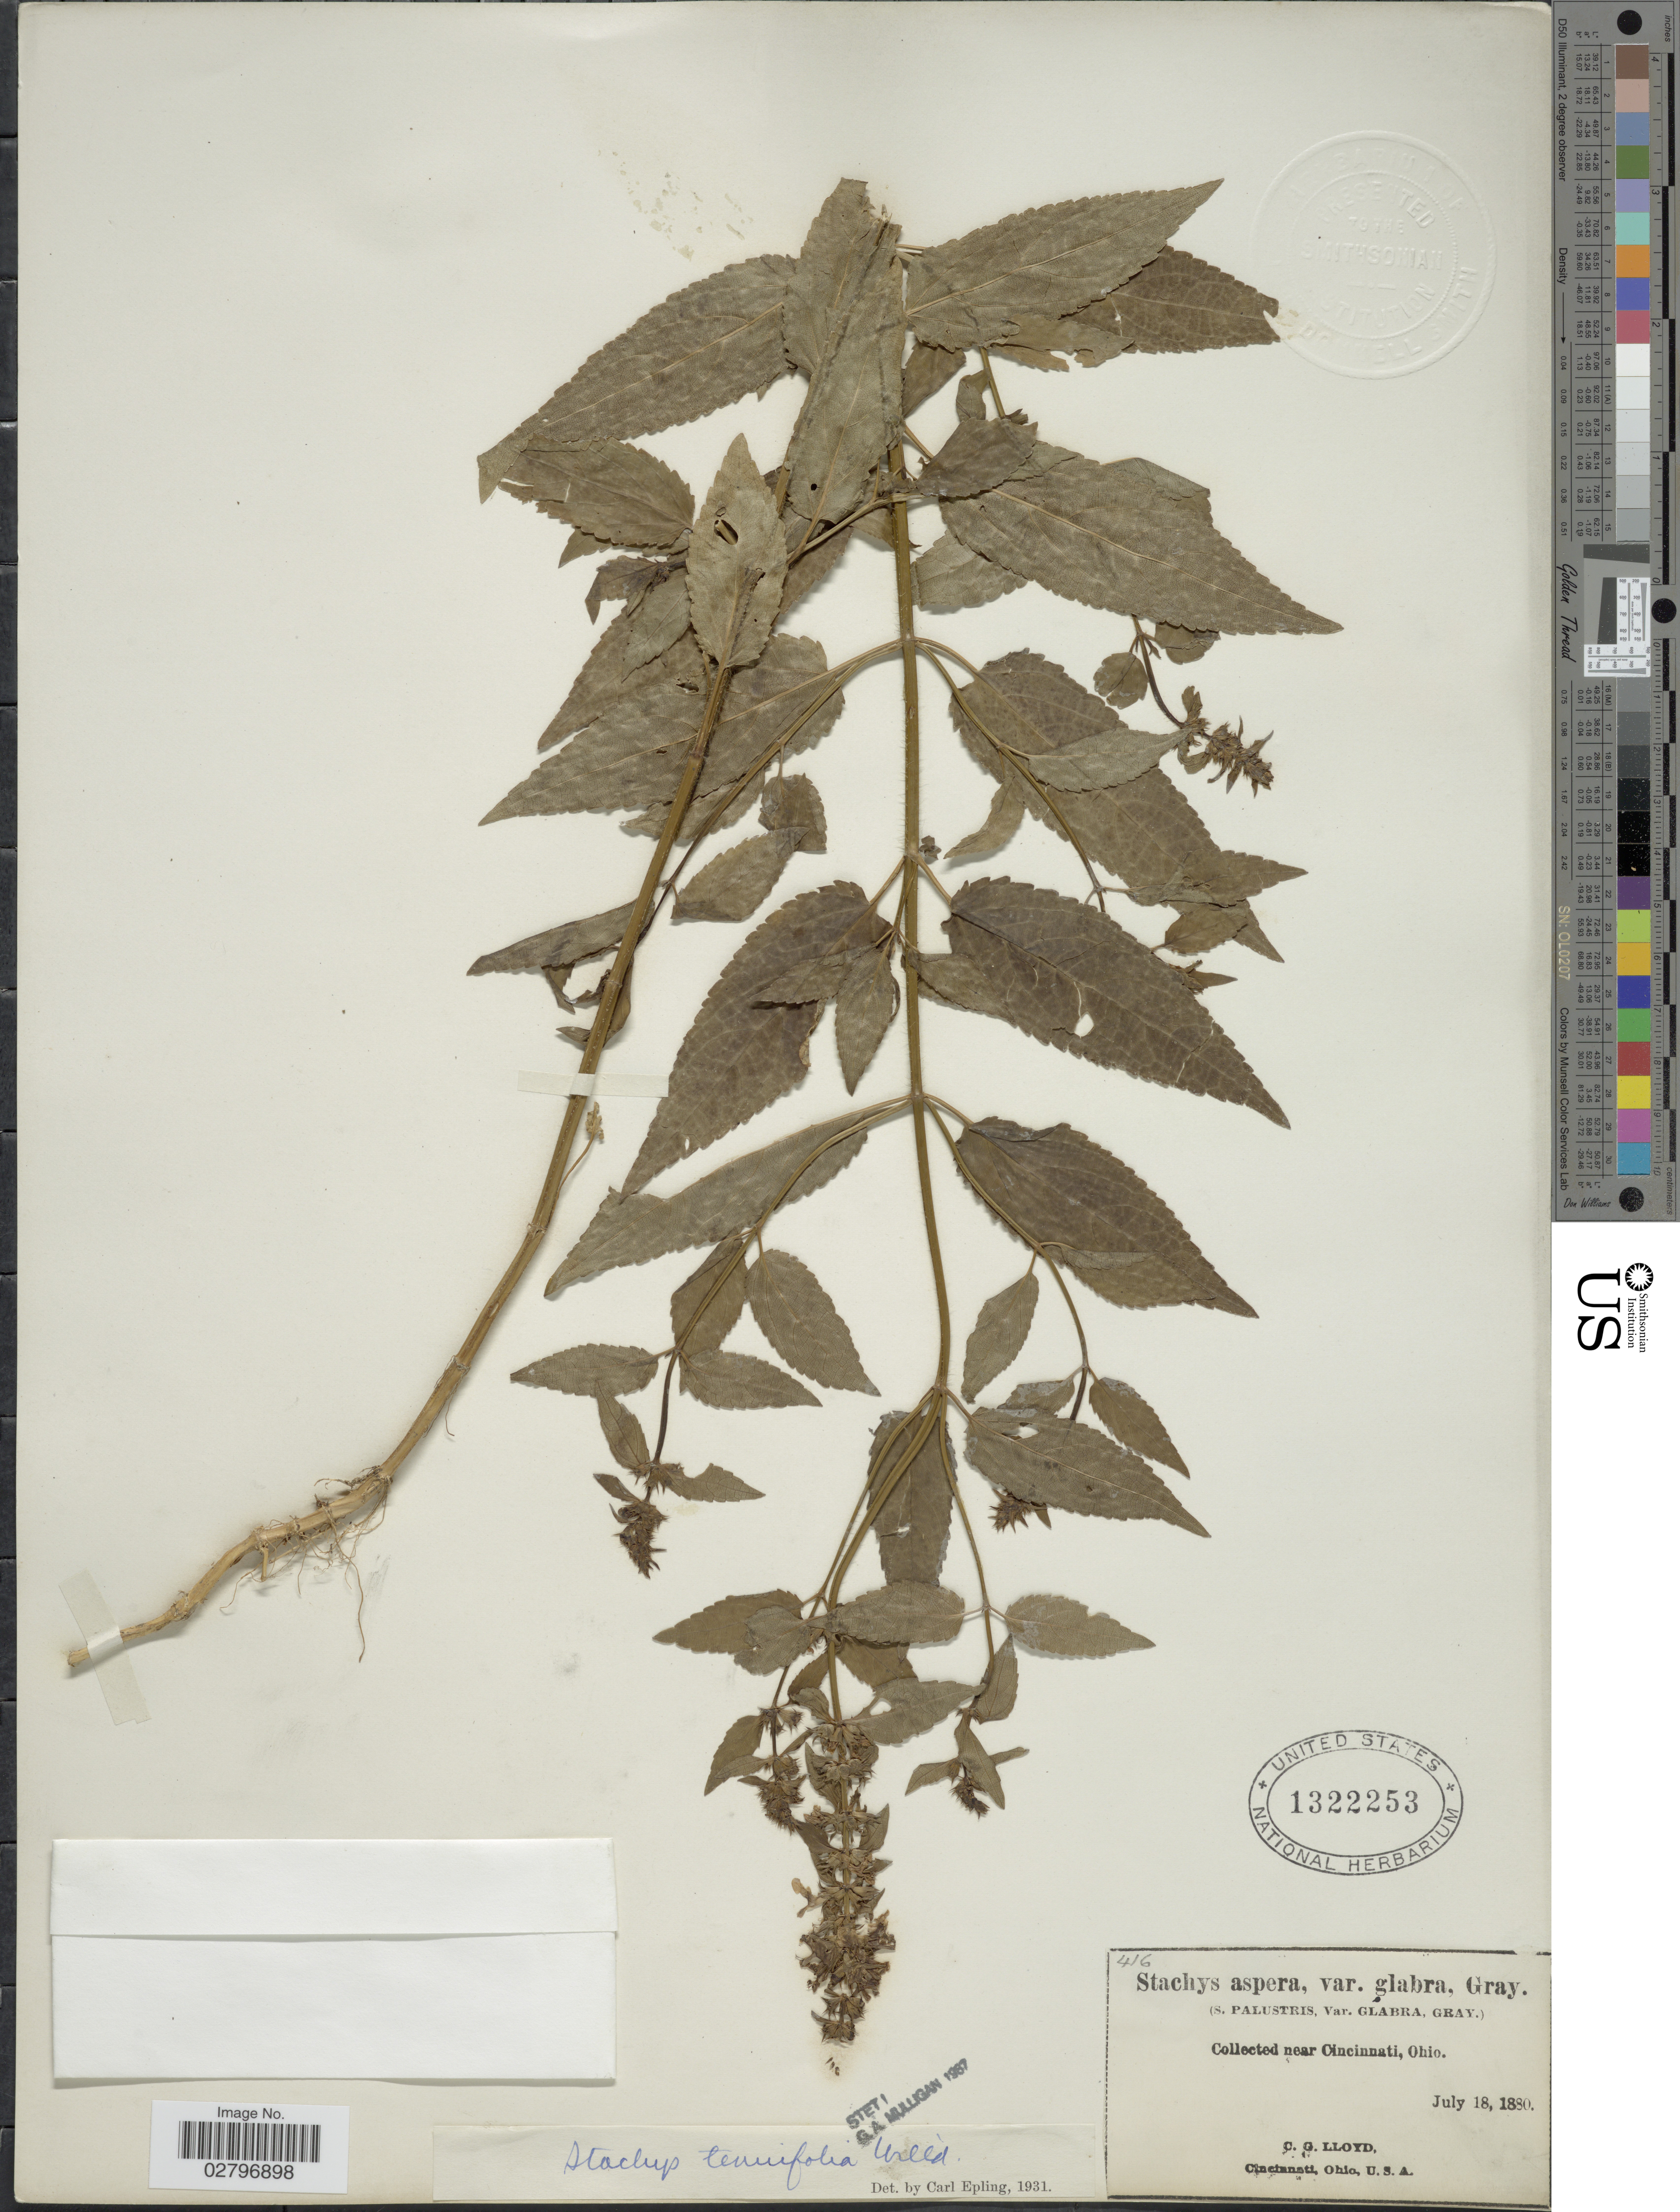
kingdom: Plantae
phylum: Tracheophyta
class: Magnoliopsida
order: Lamiales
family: Lamiaceae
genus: Stachys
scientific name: Stachys tenuifolia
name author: Willd.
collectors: C. G. Lloyd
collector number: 416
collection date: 1880-07-18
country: United States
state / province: Ohio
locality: Near Cincinnati.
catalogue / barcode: US 1322253